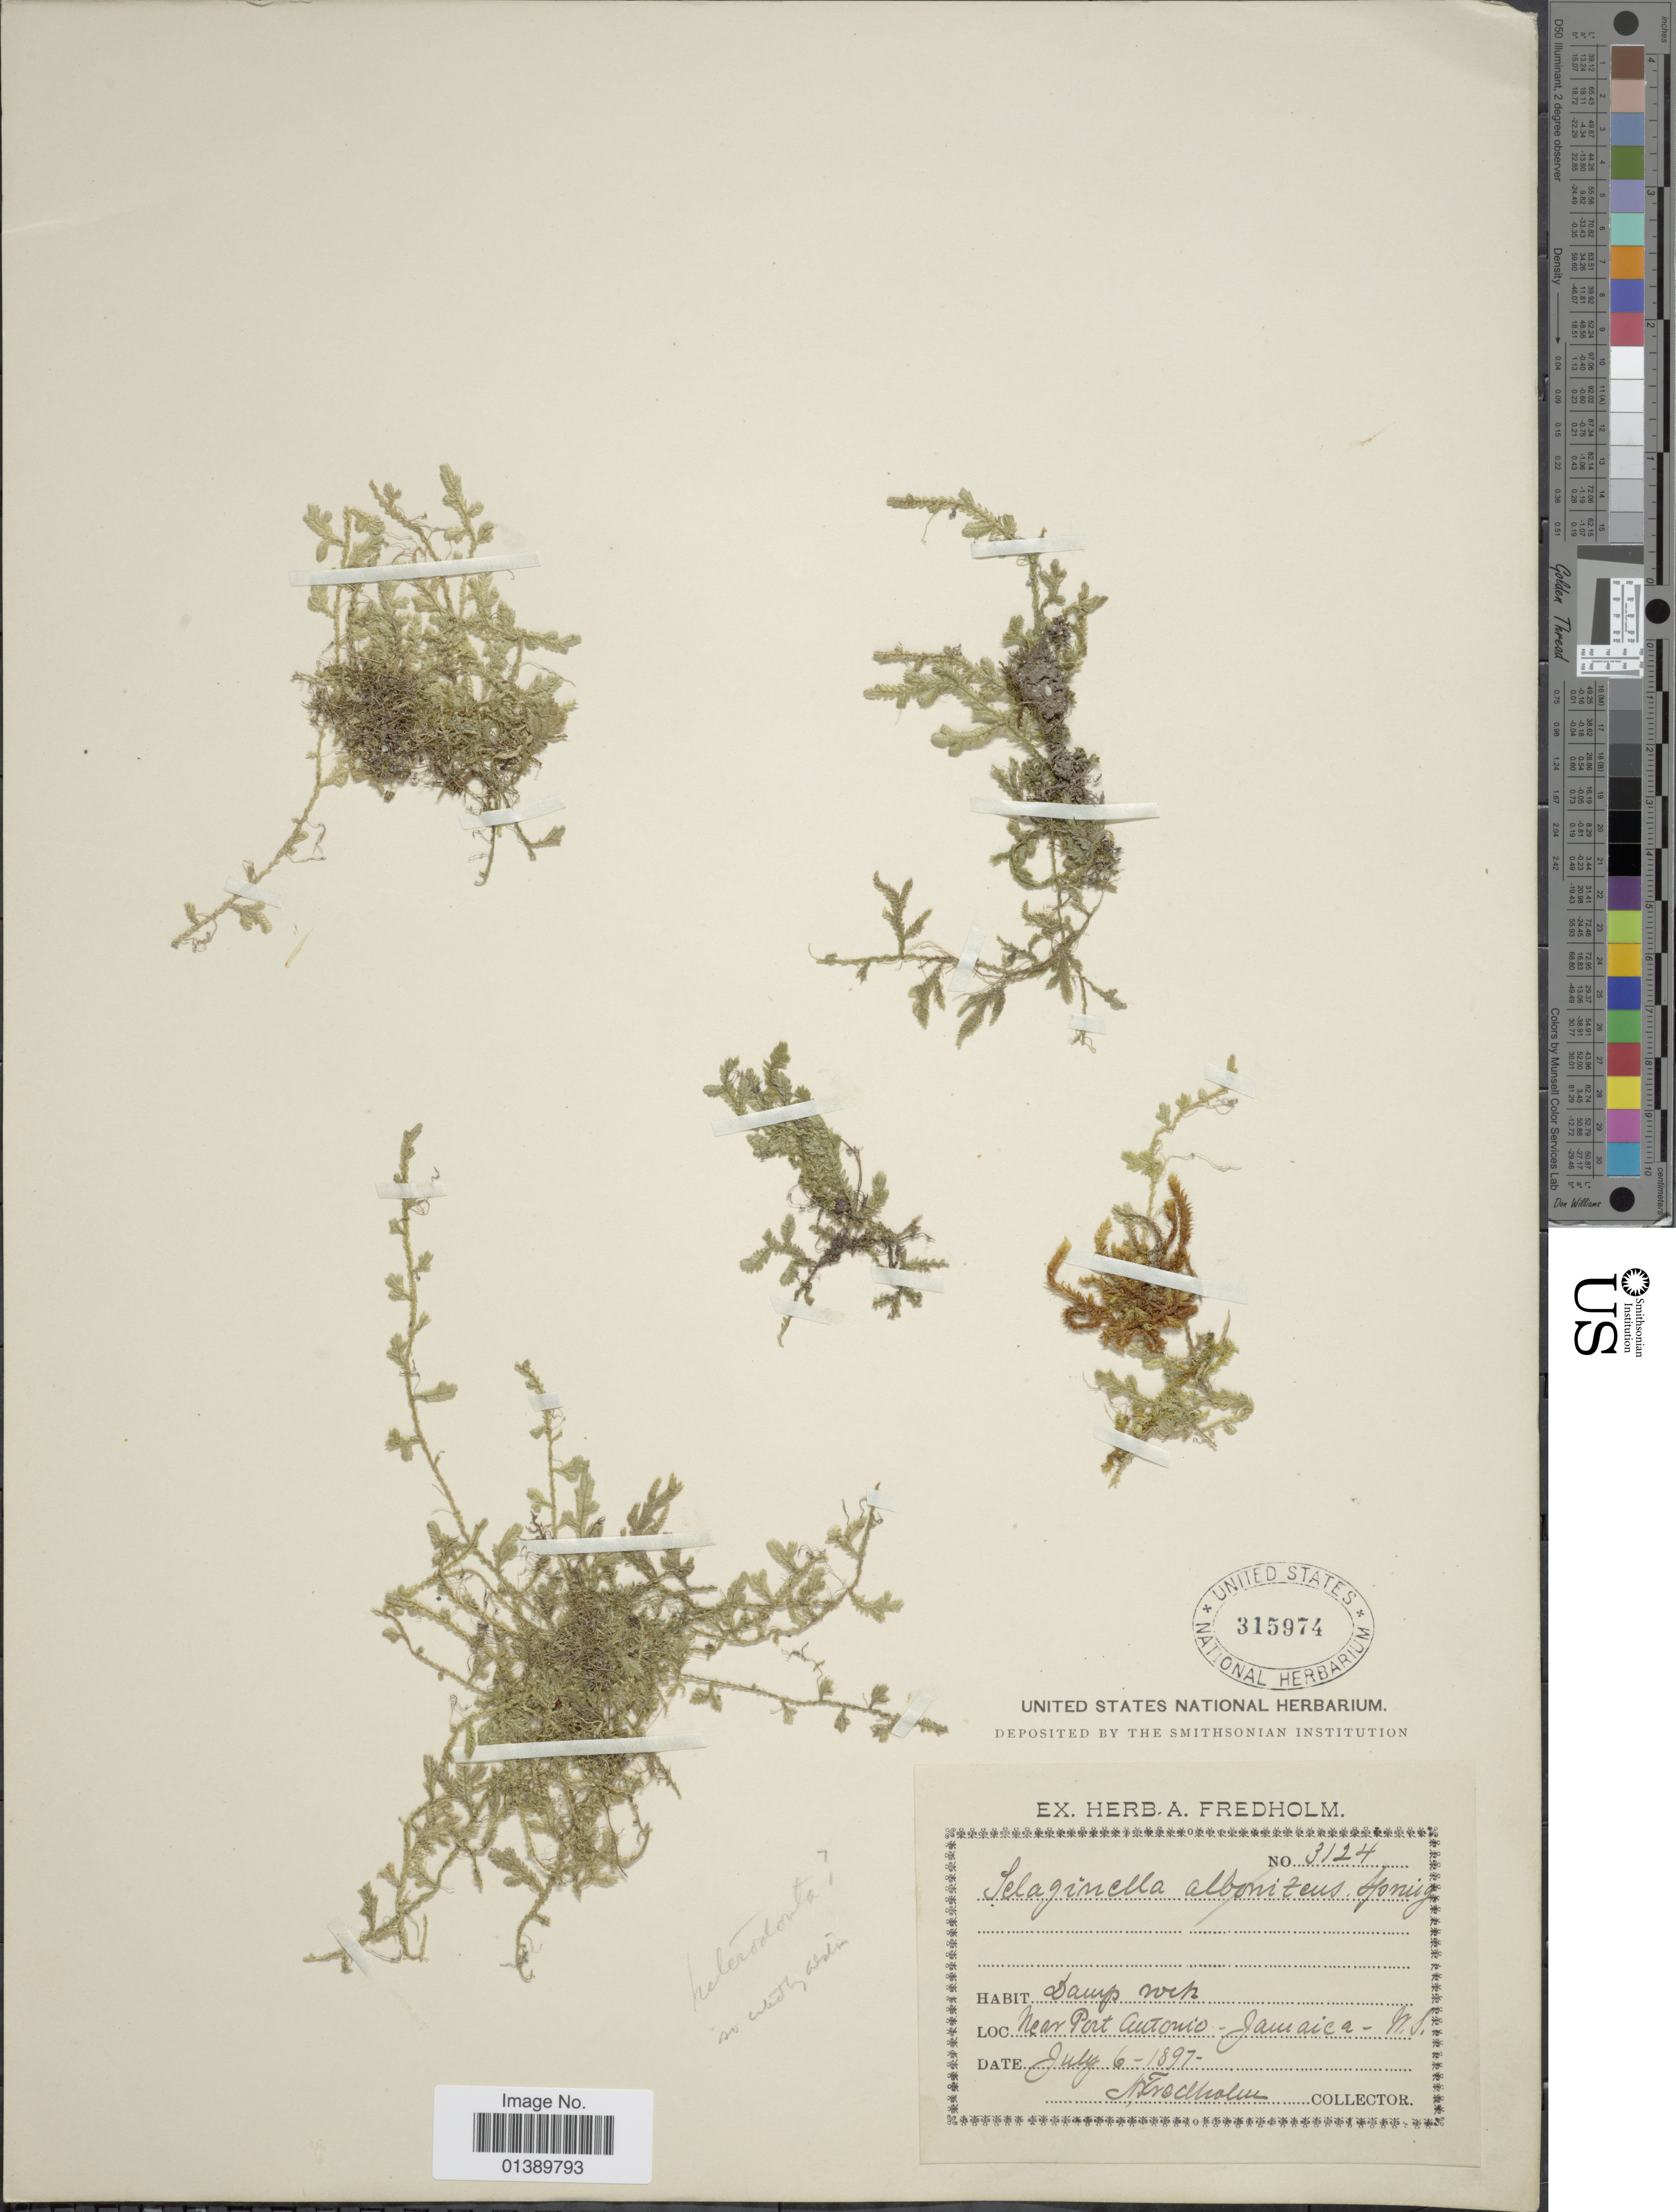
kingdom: Plantae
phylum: Tracheophyta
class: Lycopodiopsida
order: Selaginellales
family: Selaginellaceae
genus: Selaginella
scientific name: Selaginella heterodonta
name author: (Desv.) Hieron.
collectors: A. Fredholm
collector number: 3124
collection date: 1897-07-06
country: Jamaica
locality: Near Port Antonio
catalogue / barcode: US 315974